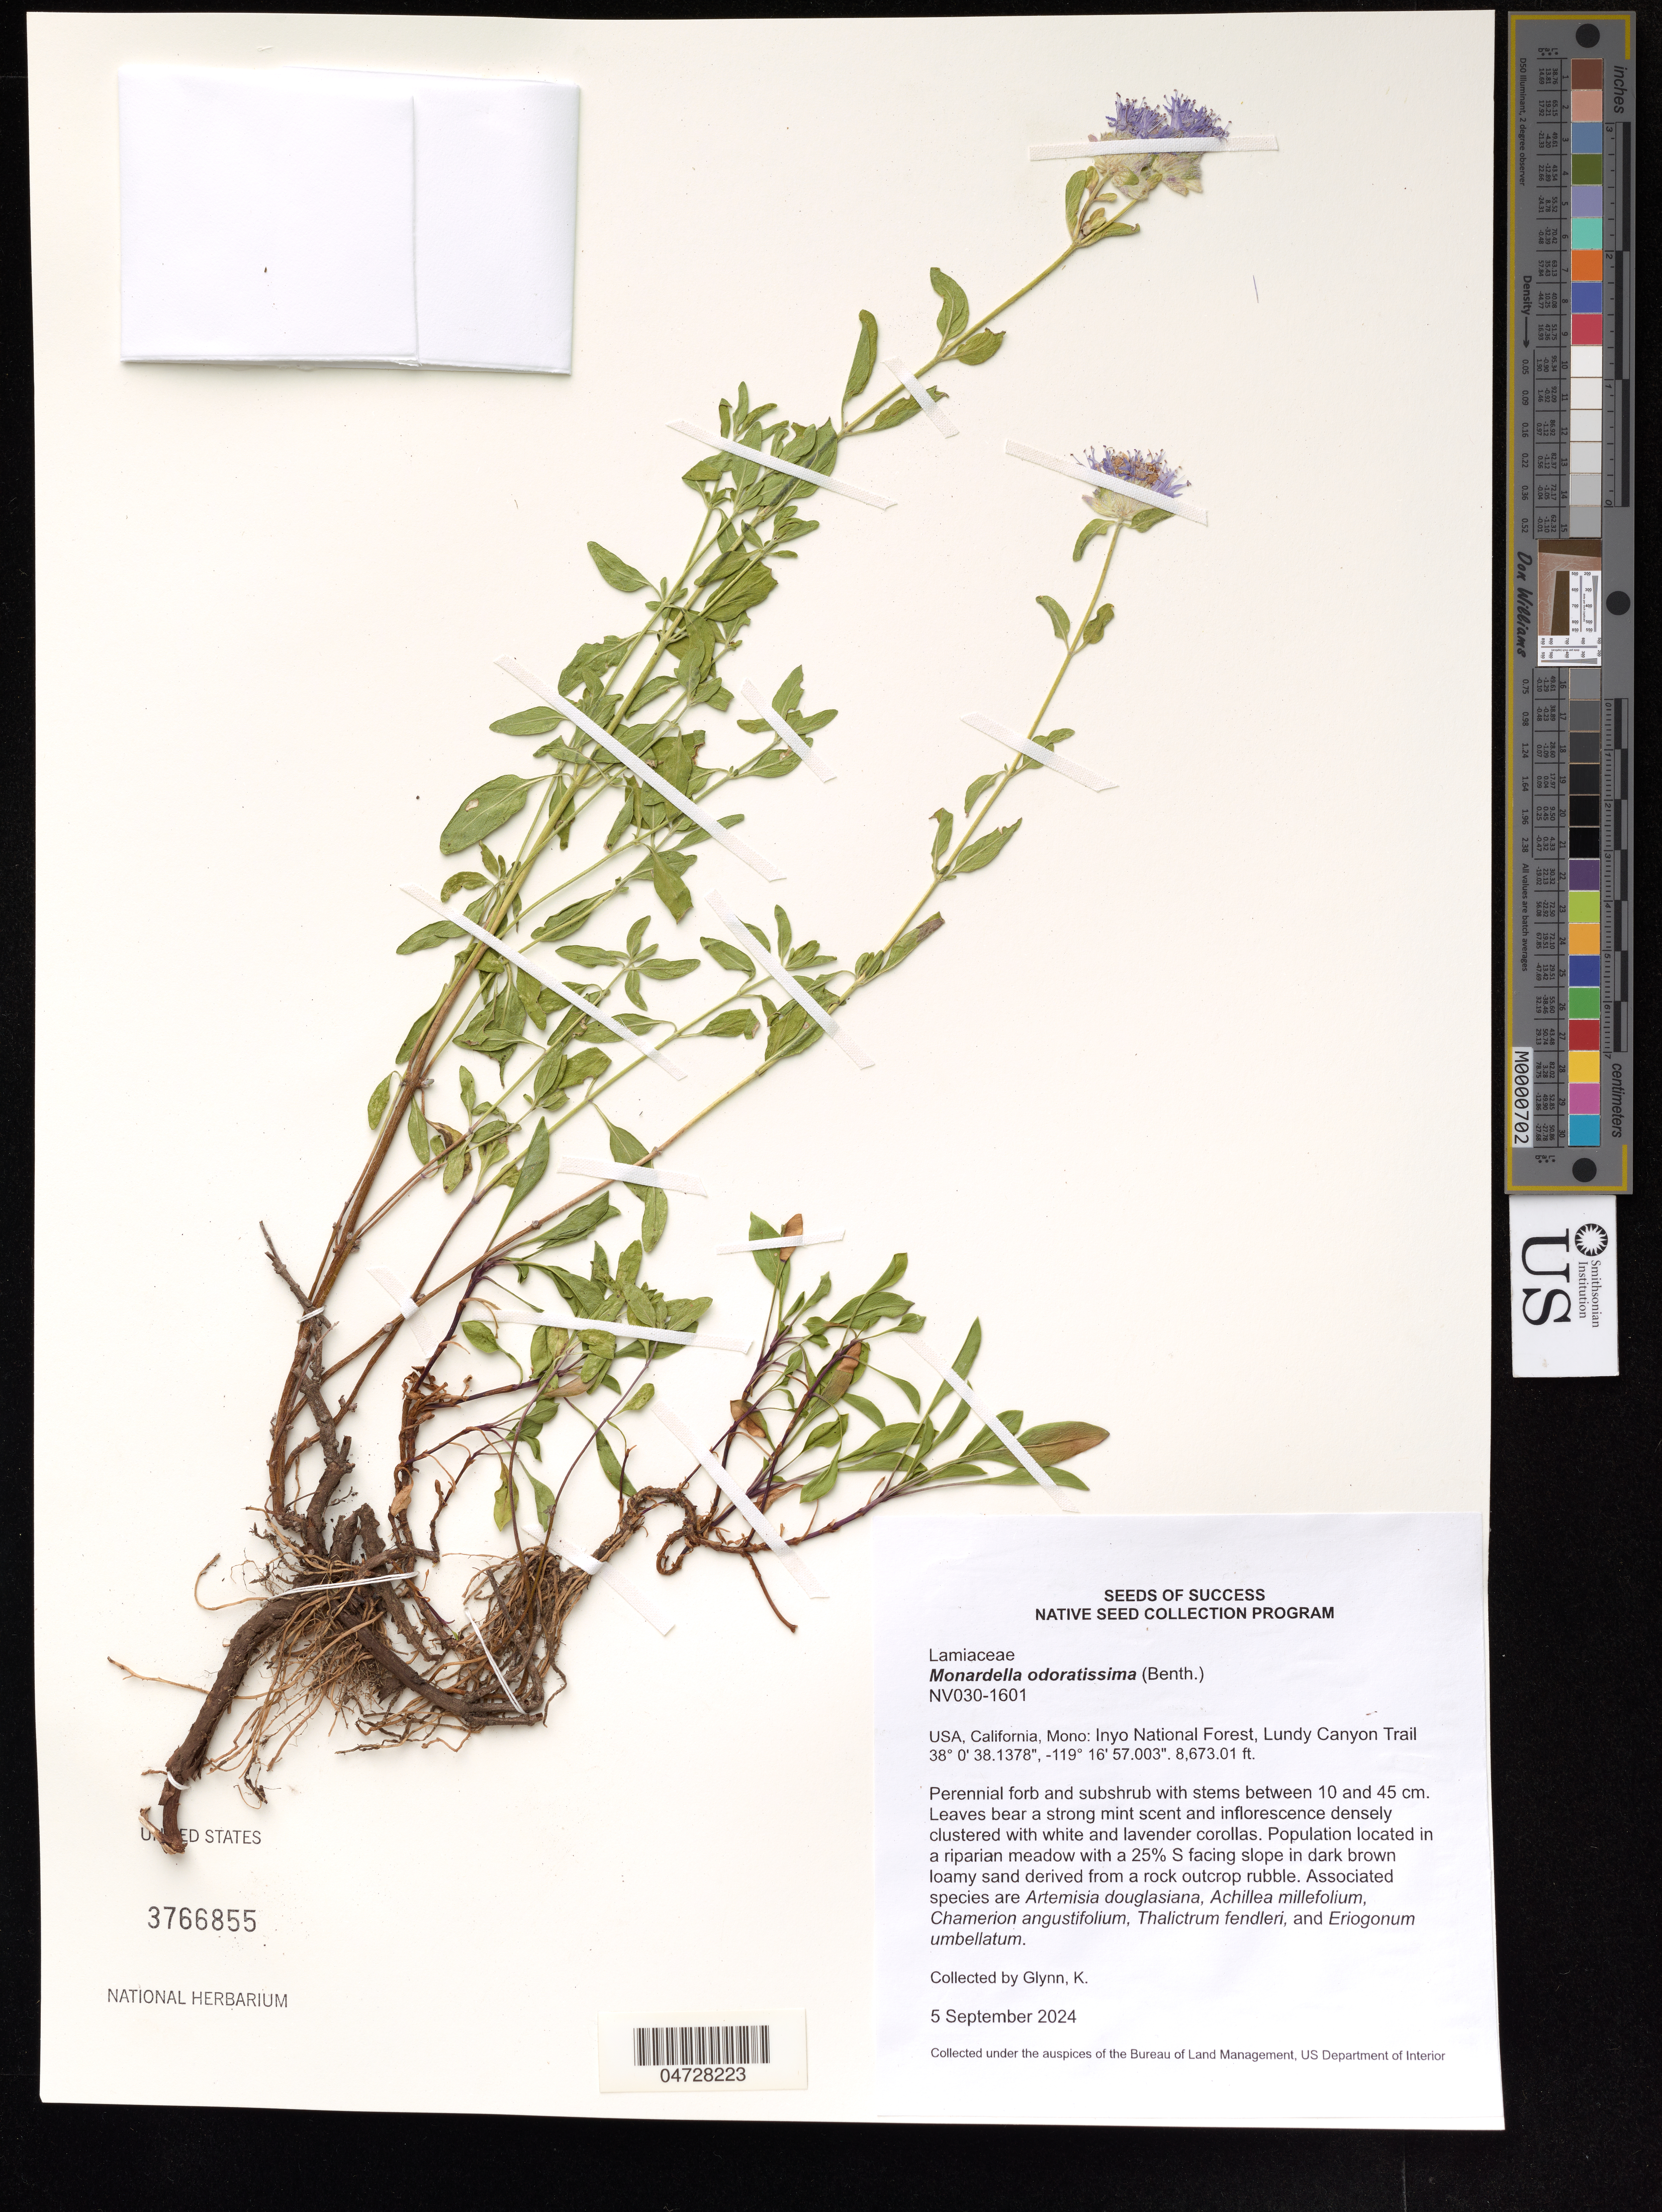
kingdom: Plantae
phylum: Tracheophyta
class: Magnoliopsida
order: Lamiales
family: Lamiaceae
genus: Monardella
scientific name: Monardella odoratissima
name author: Benth.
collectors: K. Glynn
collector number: NV030-1601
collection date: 2024-09-05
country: United States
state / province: California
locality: Mono: Inyo National Forest, Lundy Canyon Trail.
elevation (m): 2643.53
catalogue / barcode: US 3766855